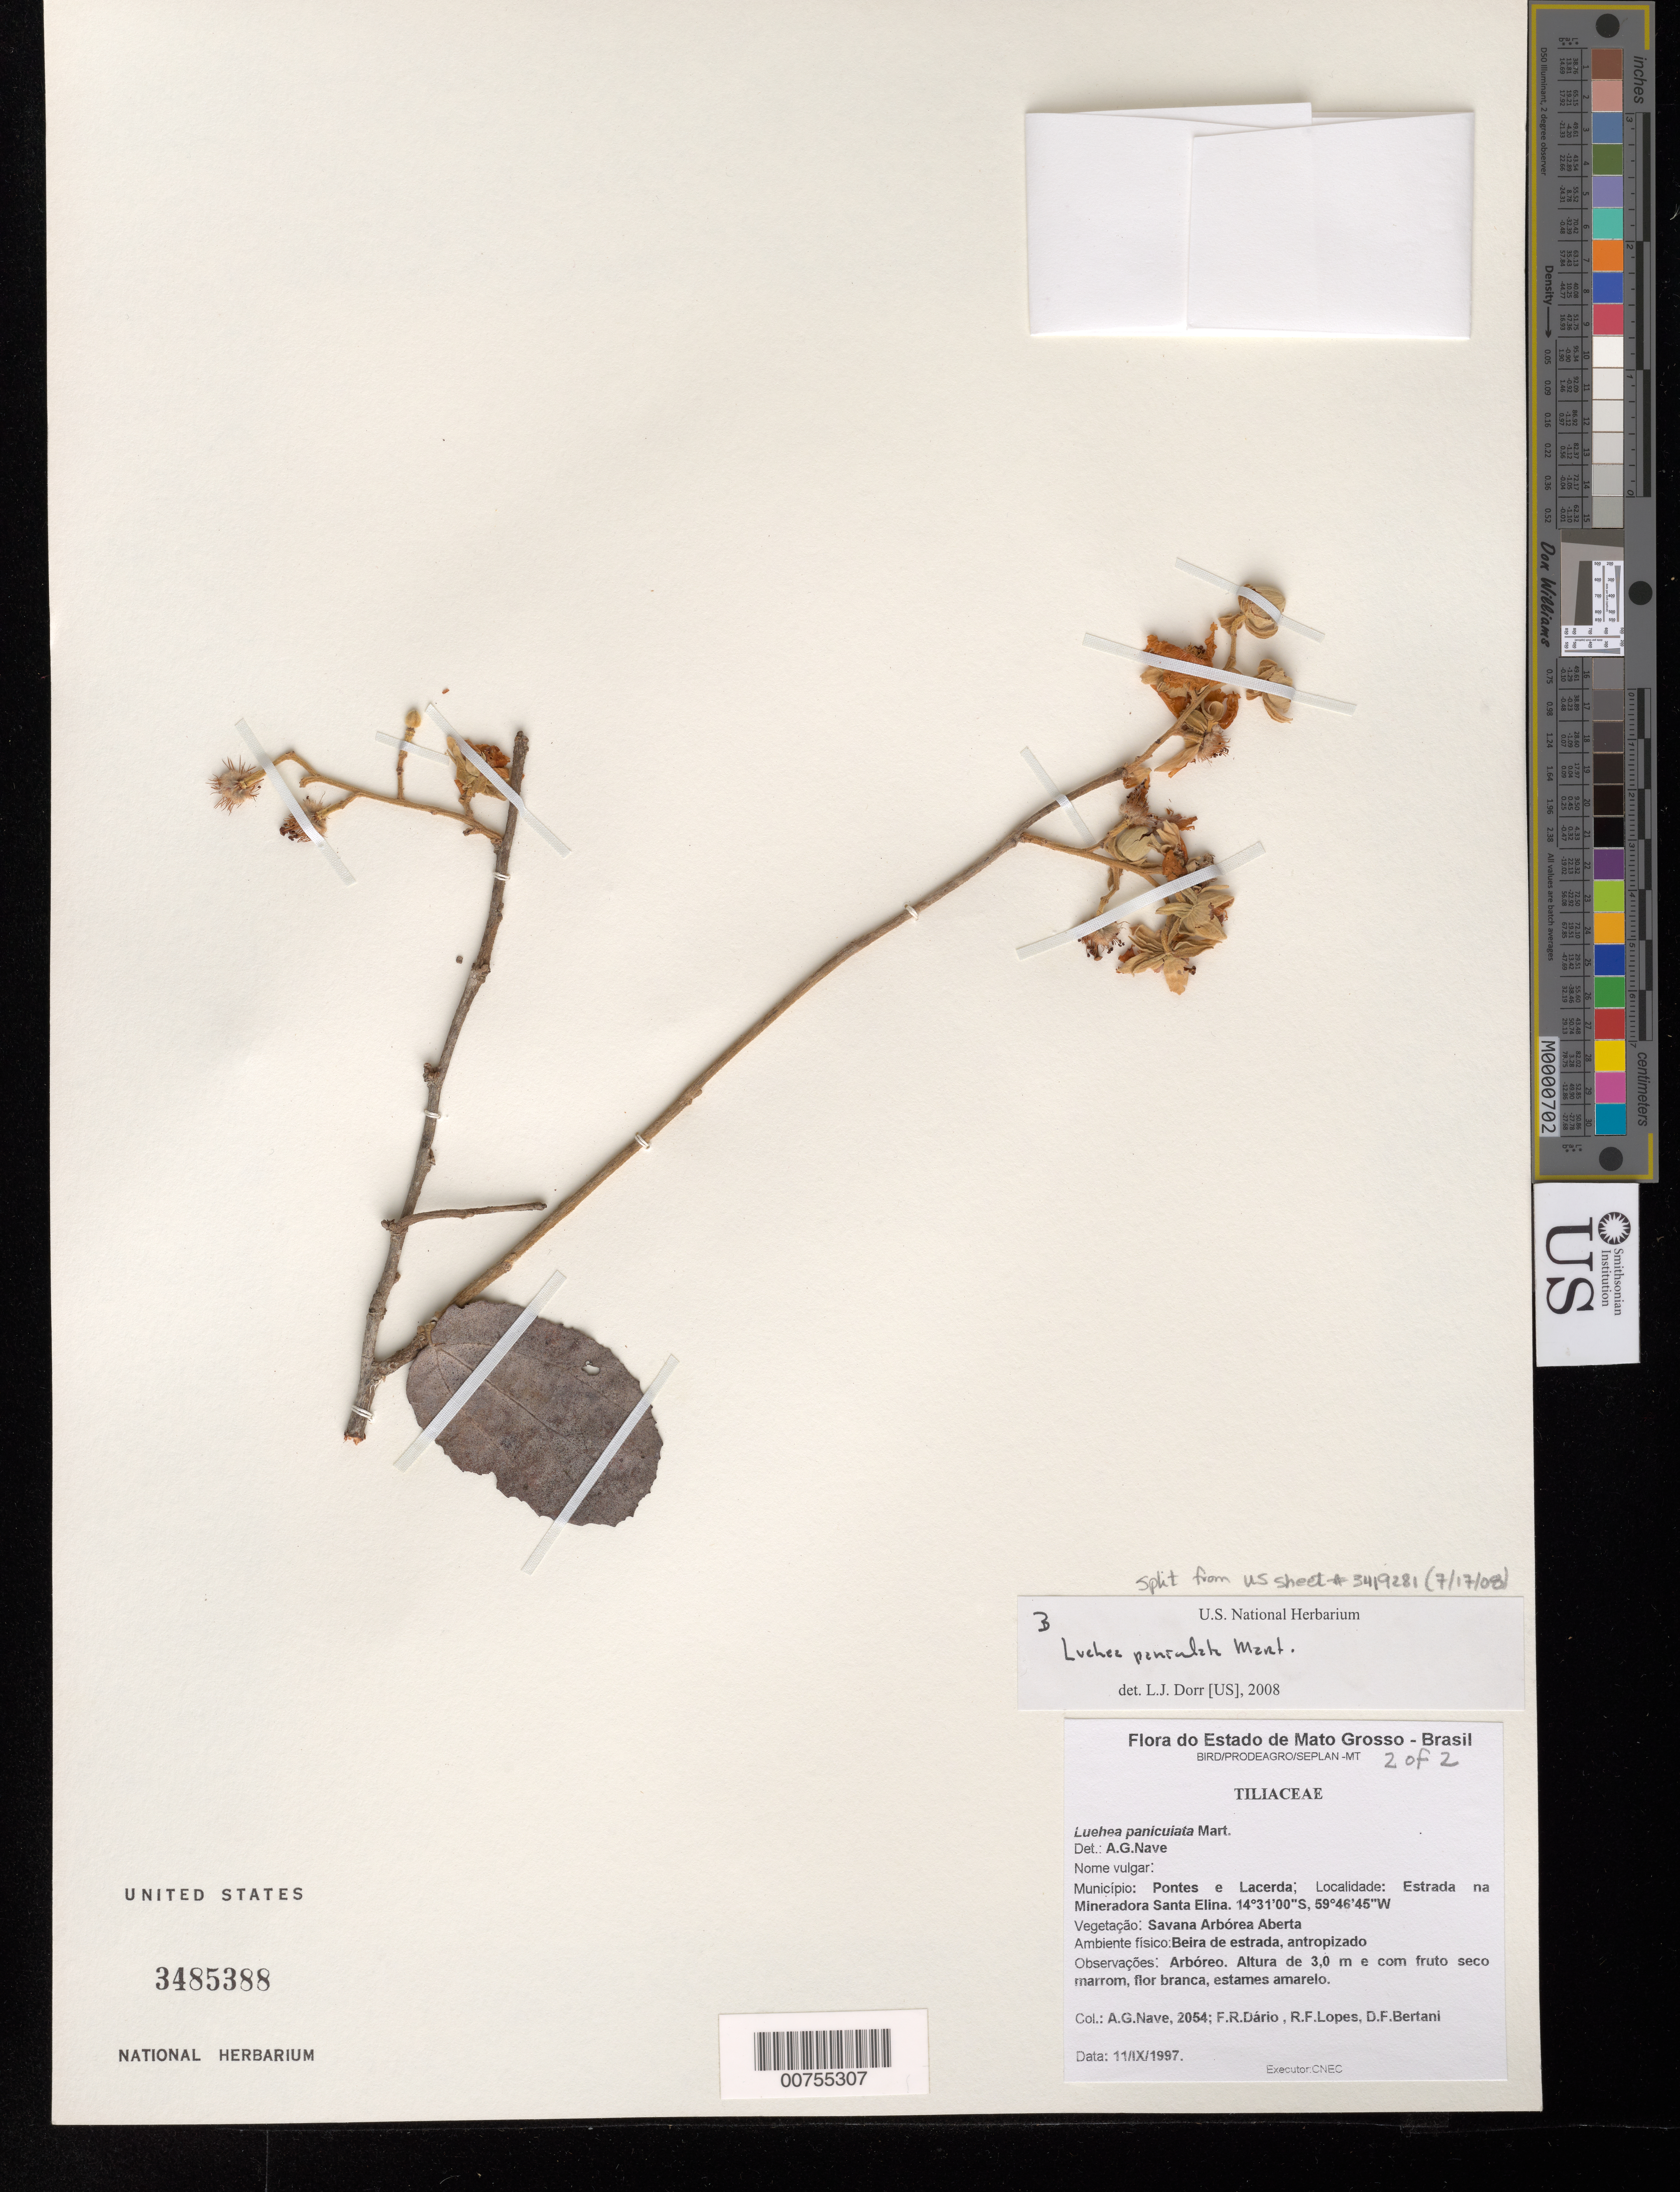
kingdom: Plantae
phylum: Tracheophyta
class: Magnoliopsida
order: Malvales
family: Malvaceae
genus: Luehea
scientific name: Luehea paniculata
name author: Mart.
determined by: Dorr, L. J., (BOT), Smithsonian Institution - National Museum of Natural History (UNITED STATES)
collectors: A. Nave, F. Dário, R. Lopes & D. Bertani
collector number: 2054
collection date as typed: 11 Sep 1997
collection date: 1997-09-11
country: Brazil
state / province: Mato Grosso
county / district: Pontes e Lacerda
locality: Estrada da Mineradora Santa Elina.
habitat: Savana arbórea aberta. Beira de estrada, antropizado.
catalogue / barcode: US 3485388